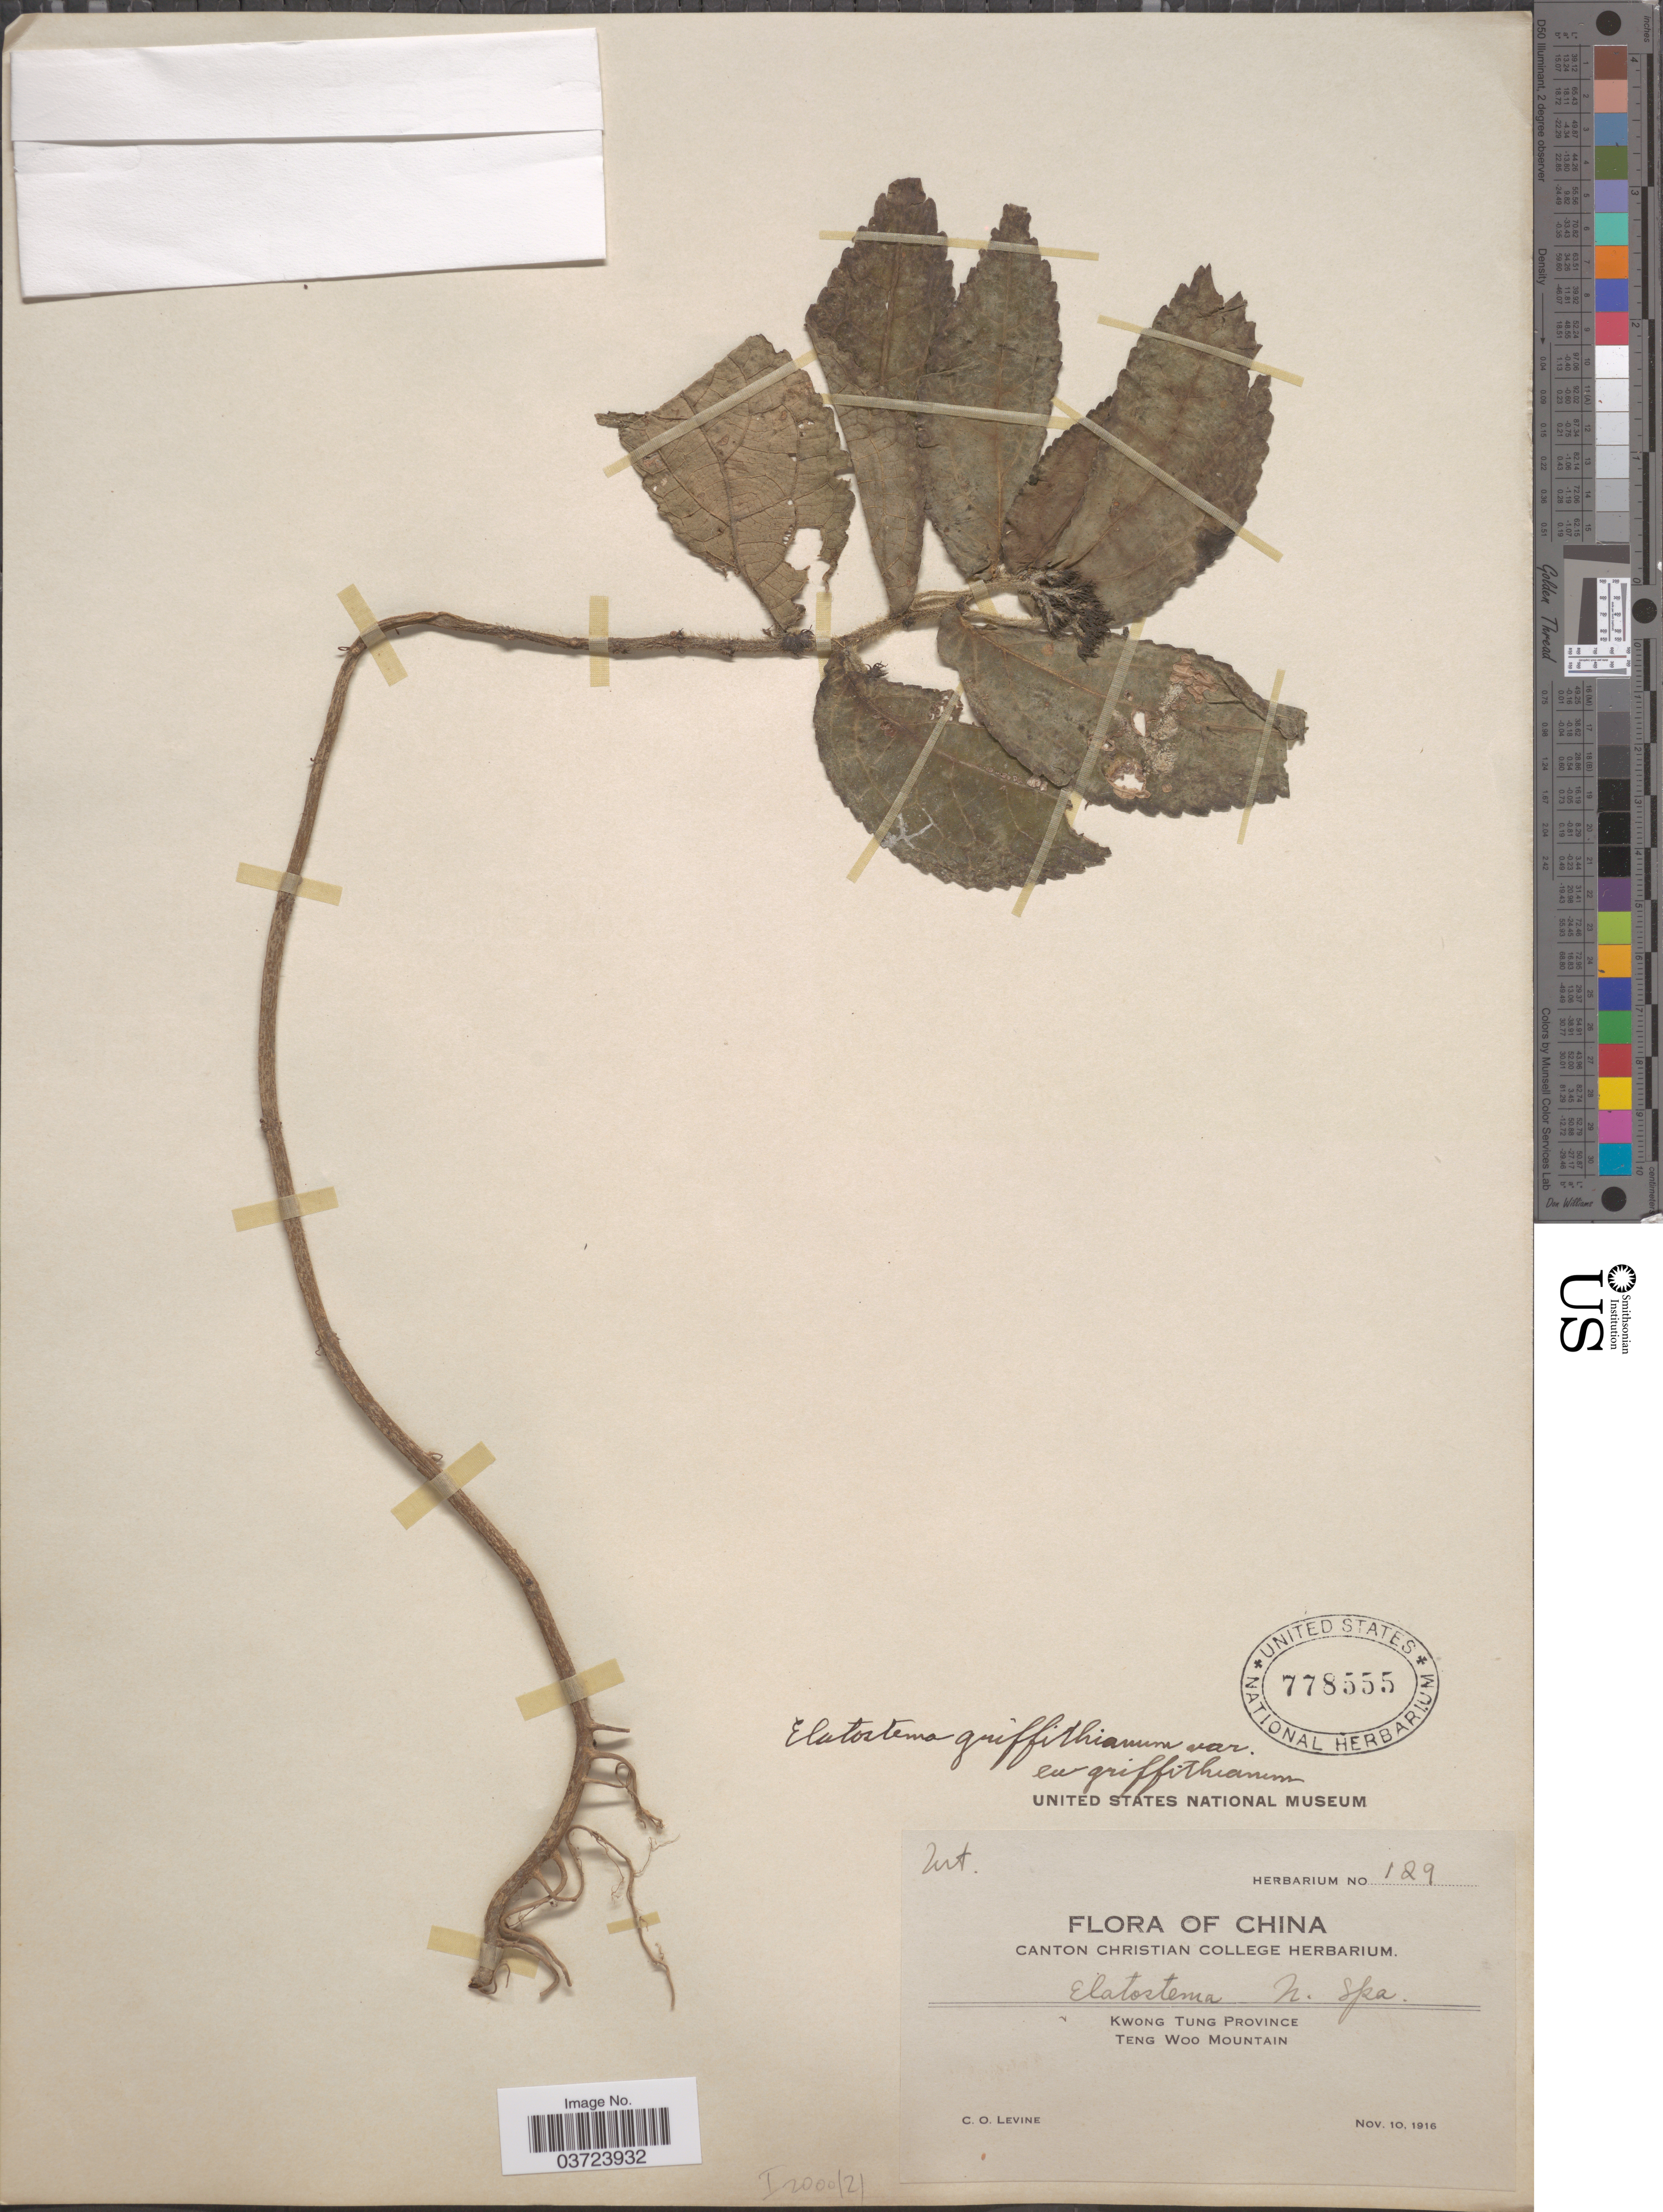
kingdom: Plantae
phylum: Tracheophyta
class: Magnoliopsida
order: Rosales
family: Urticaceae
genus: Elatostema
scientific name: Elatostema griffithianum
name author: (Wedd.) Hallier f.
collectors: C. O. Levine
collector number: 129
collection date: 1916-11-10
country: China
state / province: Guangdong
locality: Kwong Tung Province. Teng Woo Mountain.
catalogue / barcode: US 778555